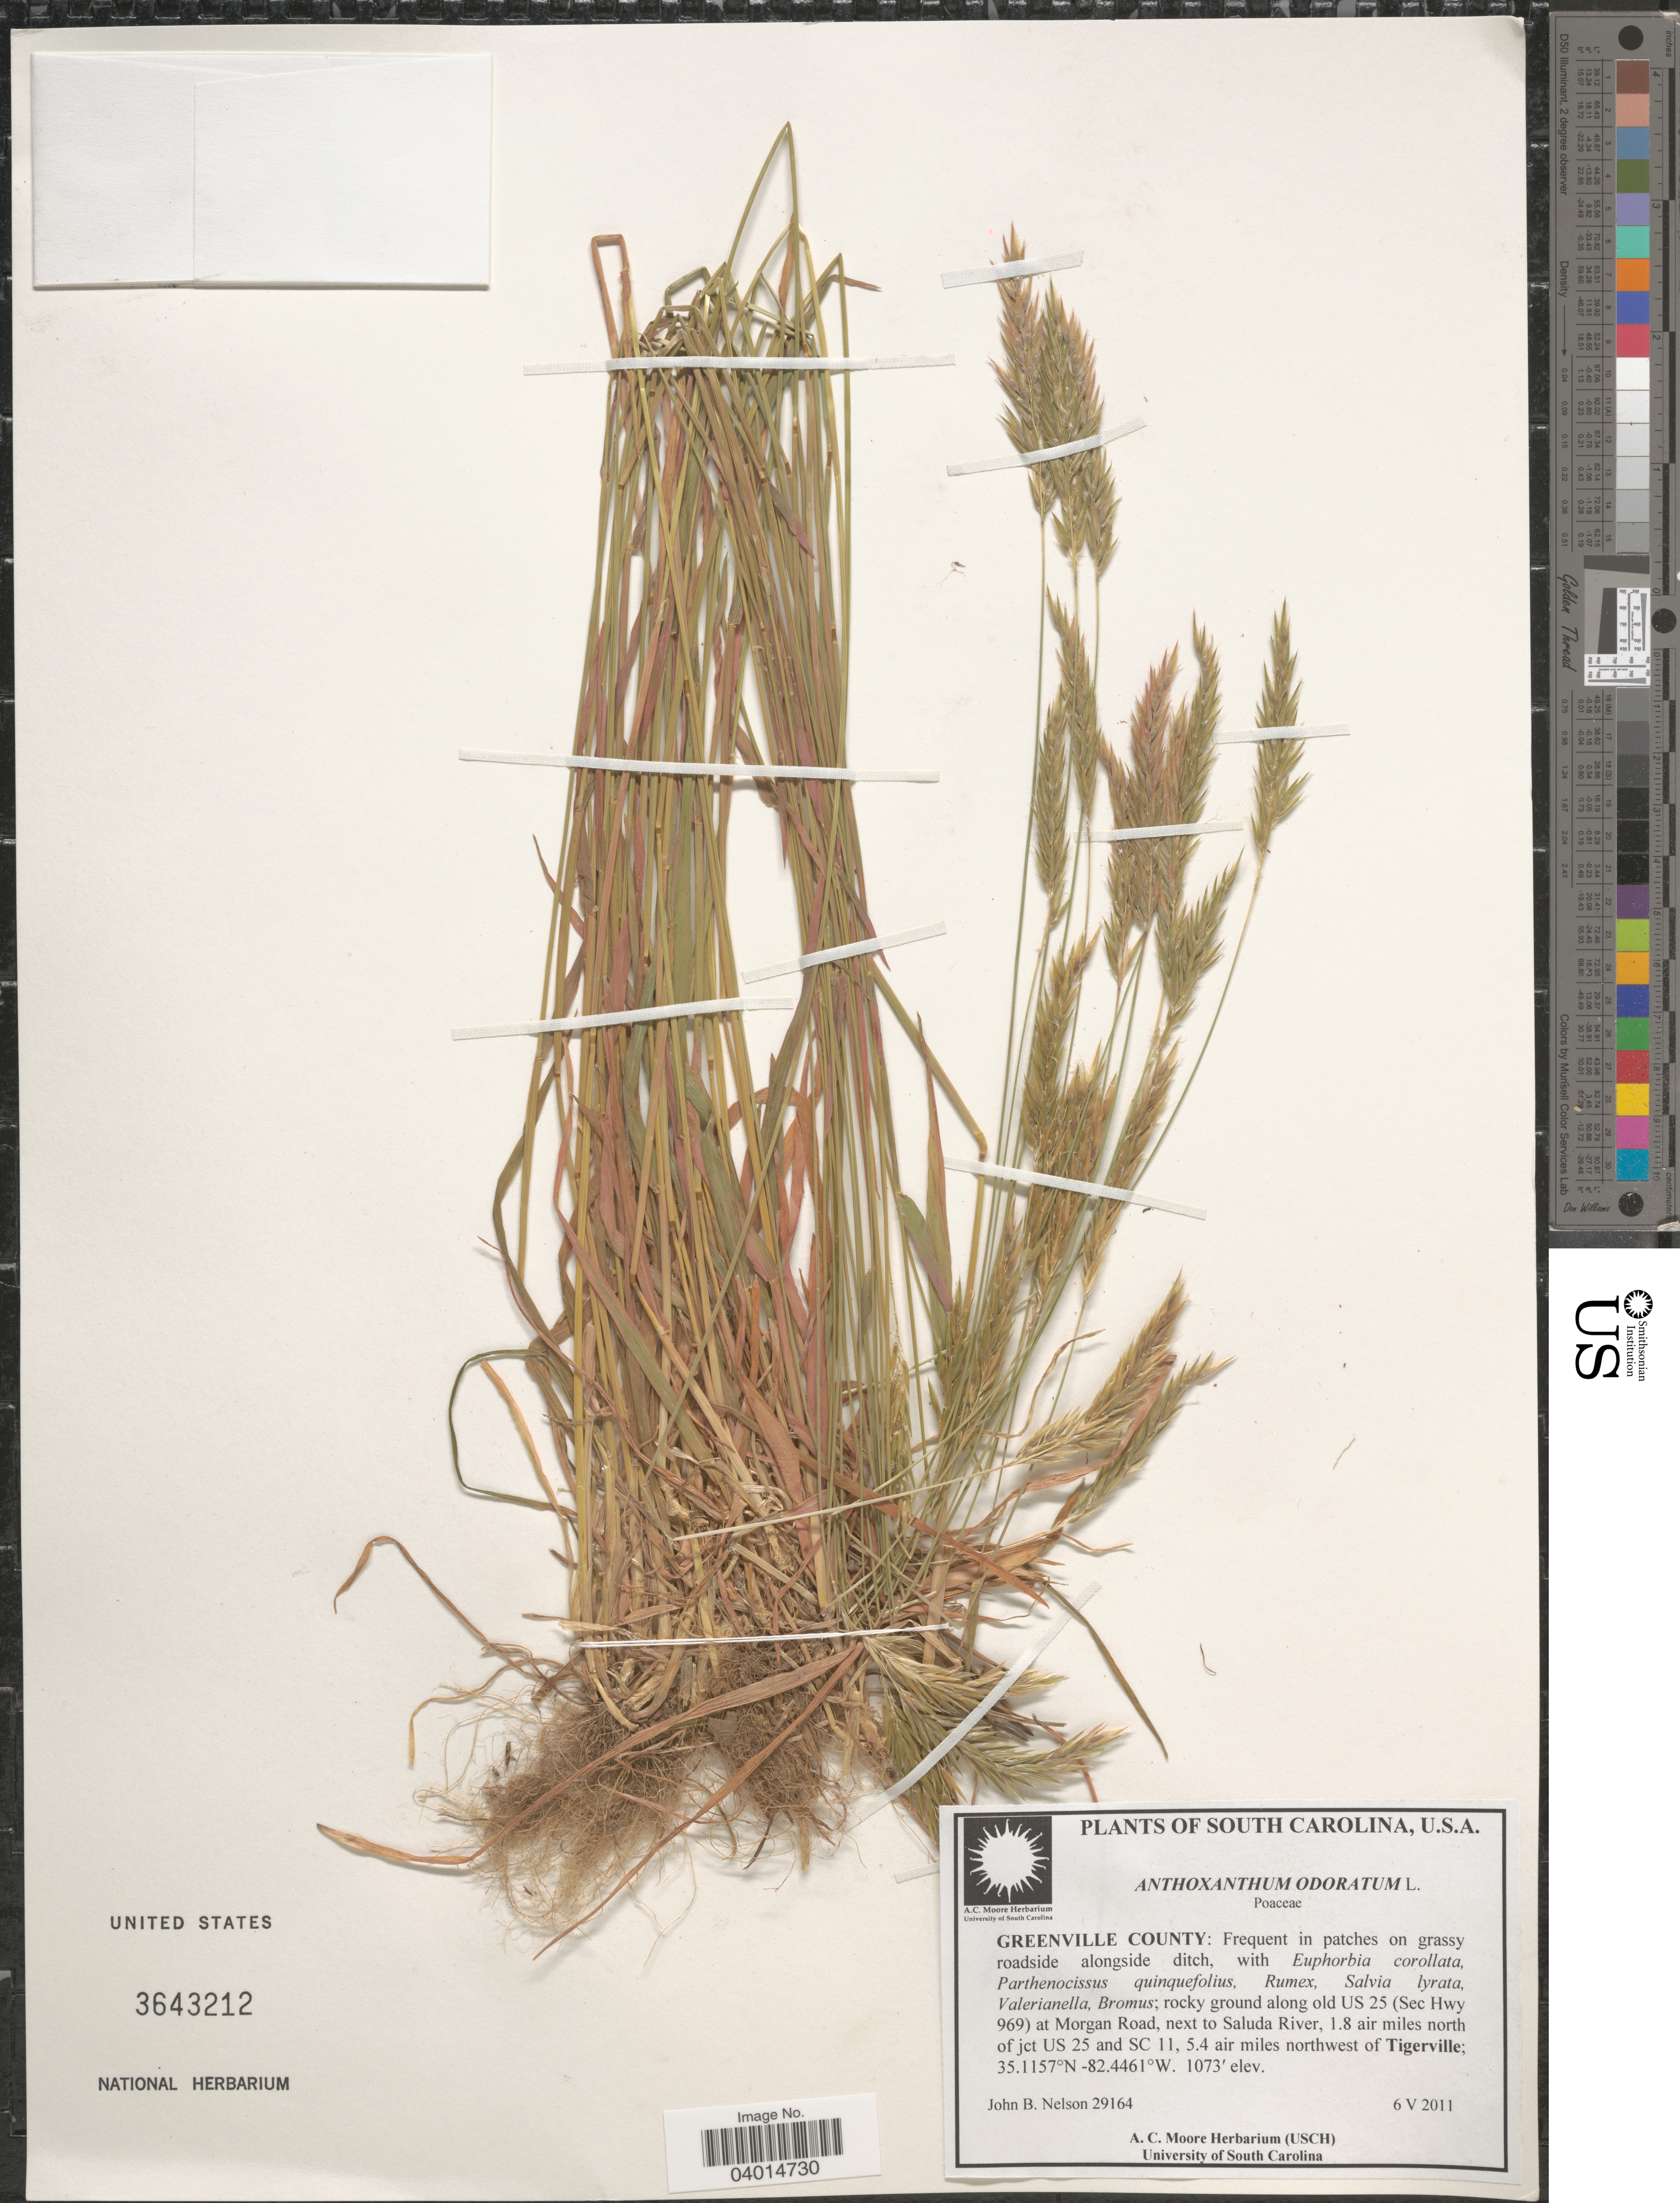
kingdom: Plantae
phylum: Tracheophyta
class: Liliopsida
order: Poales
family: Poaceae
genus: Anthoxanthum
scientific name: Anthoxanthum odoratum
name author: L.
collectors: J. B. Nelson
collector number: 29164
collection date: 2011-05-06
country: United States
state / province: South Carolina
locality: Greenville County: rocky ground along old US 25 (Sec Hwy 969) at Morgan Road, next to Saluda River, 1.8 air miles north of jct US 25 and SC11, 5.4 air miles northwest of Tigerville.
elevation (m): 327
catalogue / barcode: US 3643212